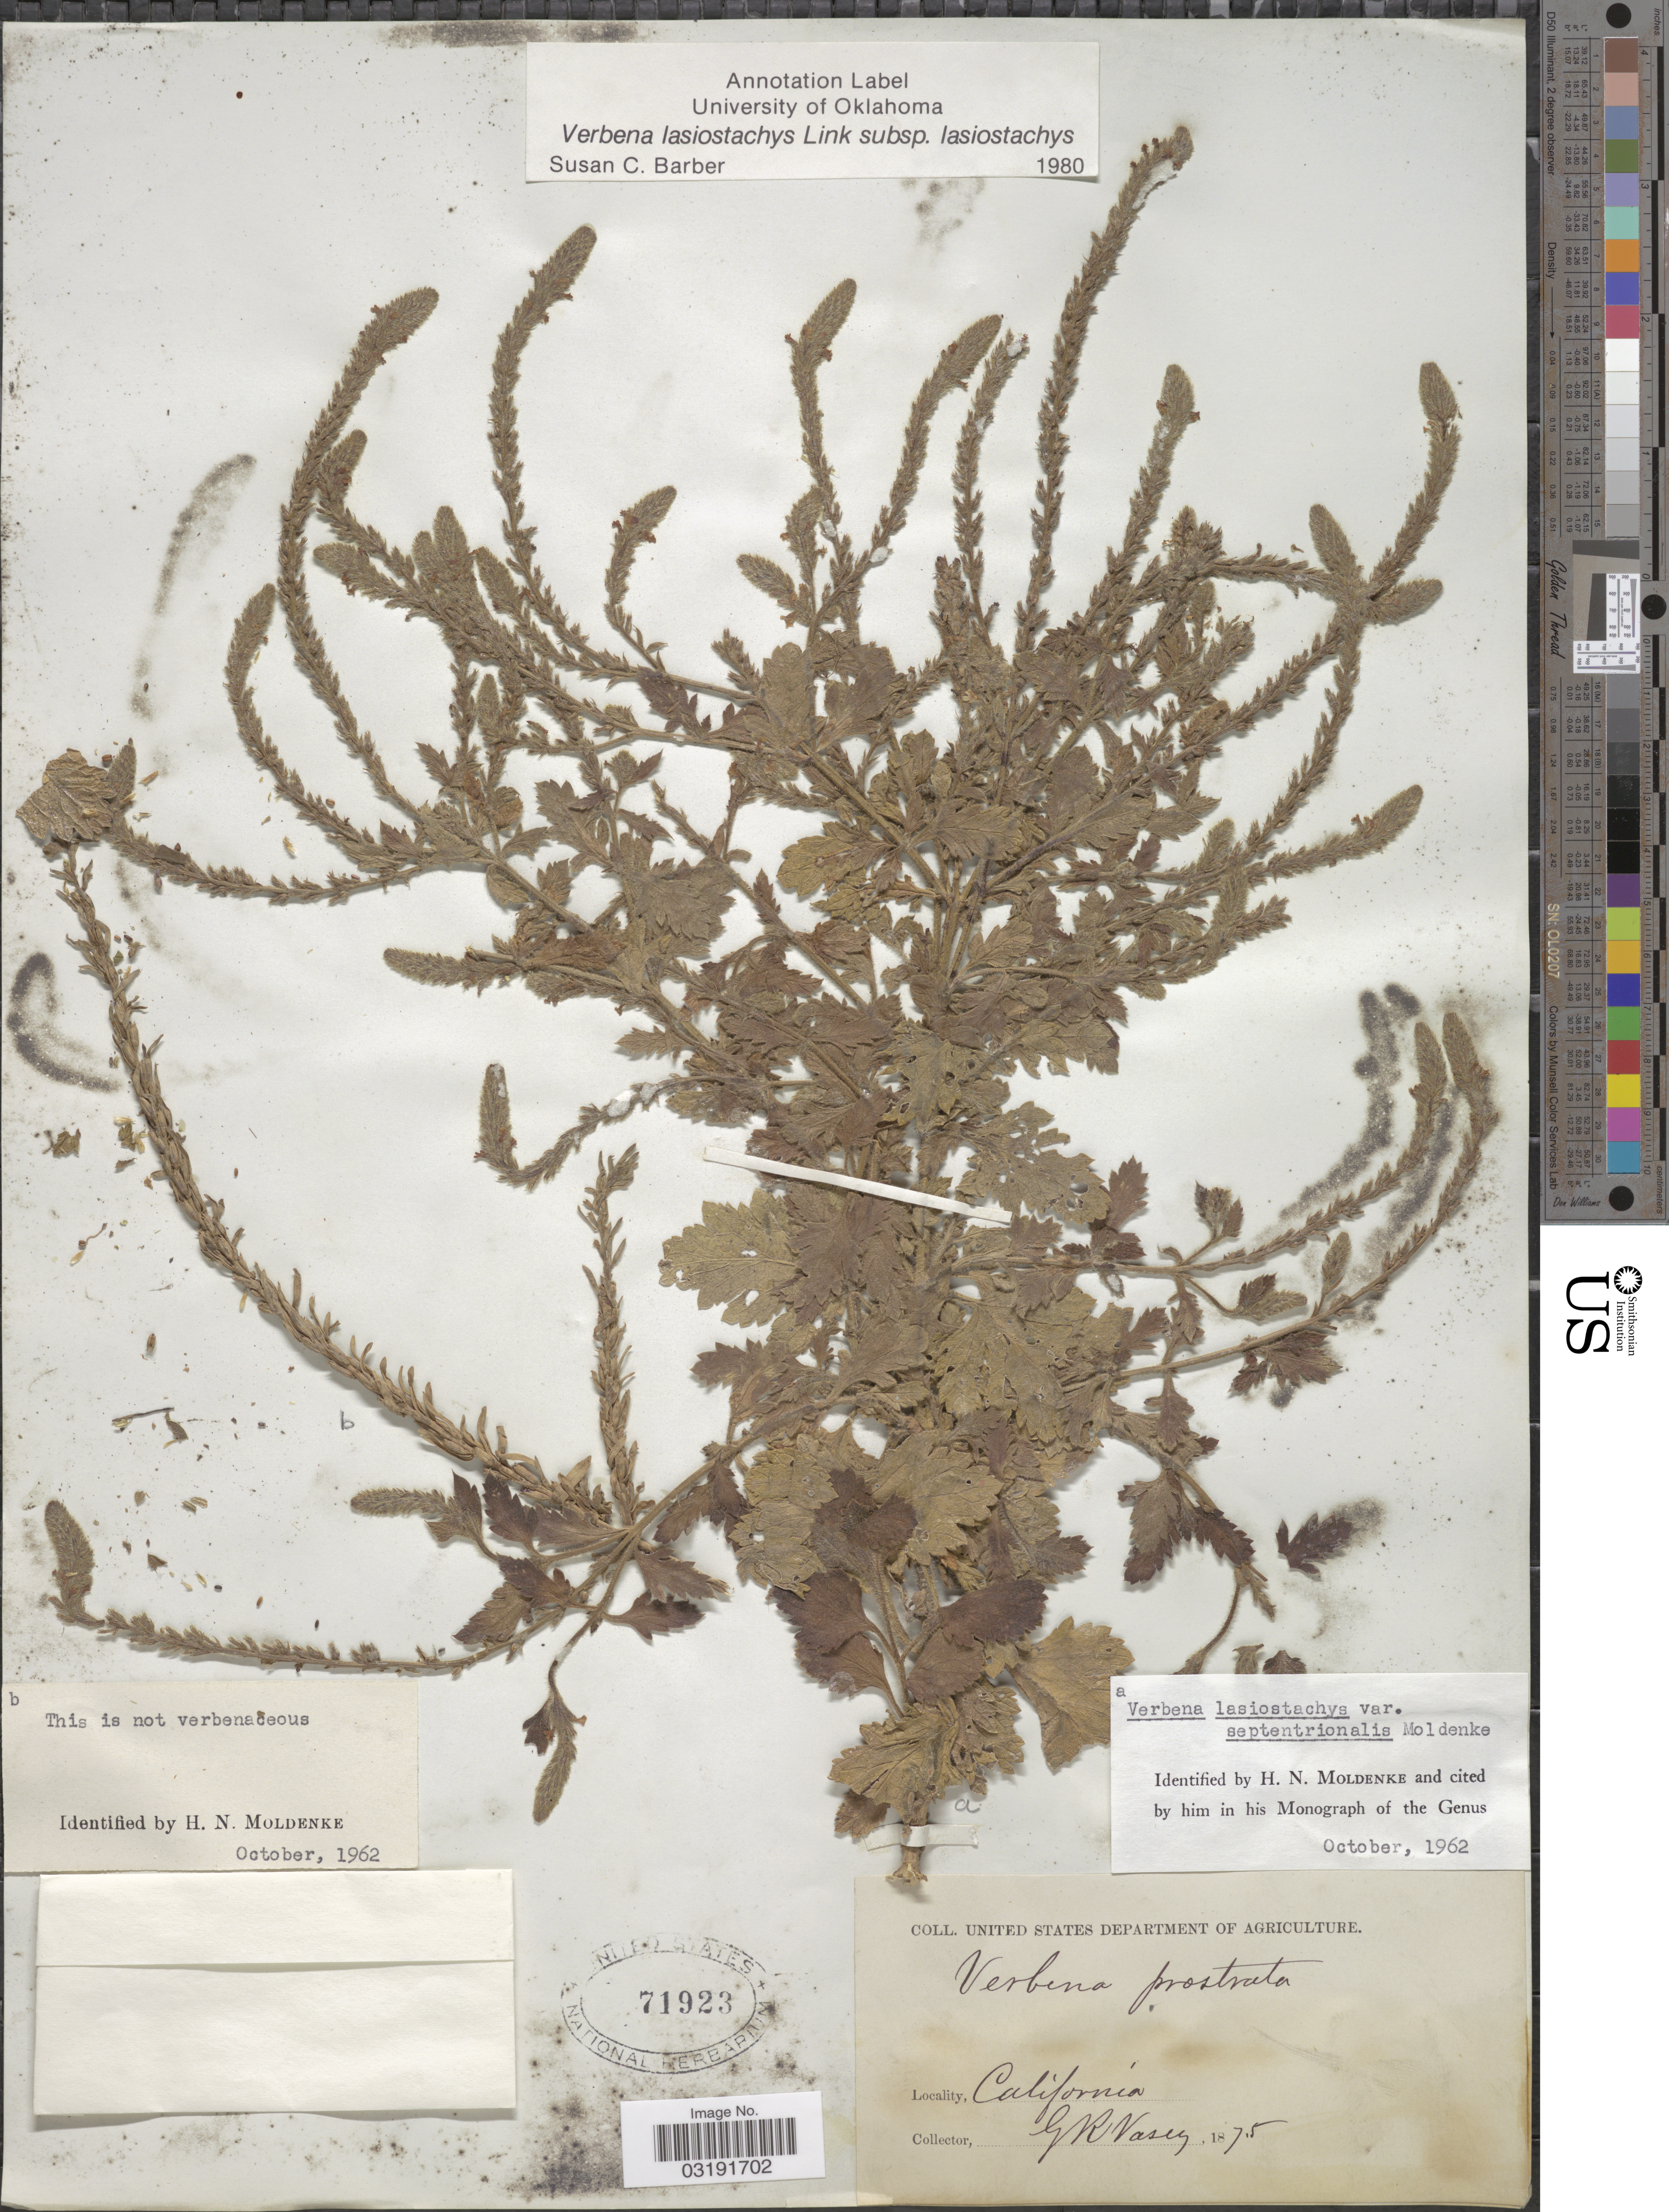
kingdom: Plantae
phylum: Tracheophyta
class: Magnoliopsida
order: Lamiales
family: Verbenaceae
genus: Verbena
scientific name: Verbena lasiostachys var. lasiostachys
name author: Link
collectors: G. R. Vasey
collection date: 1875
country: United States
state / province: California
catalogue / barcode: US 71923